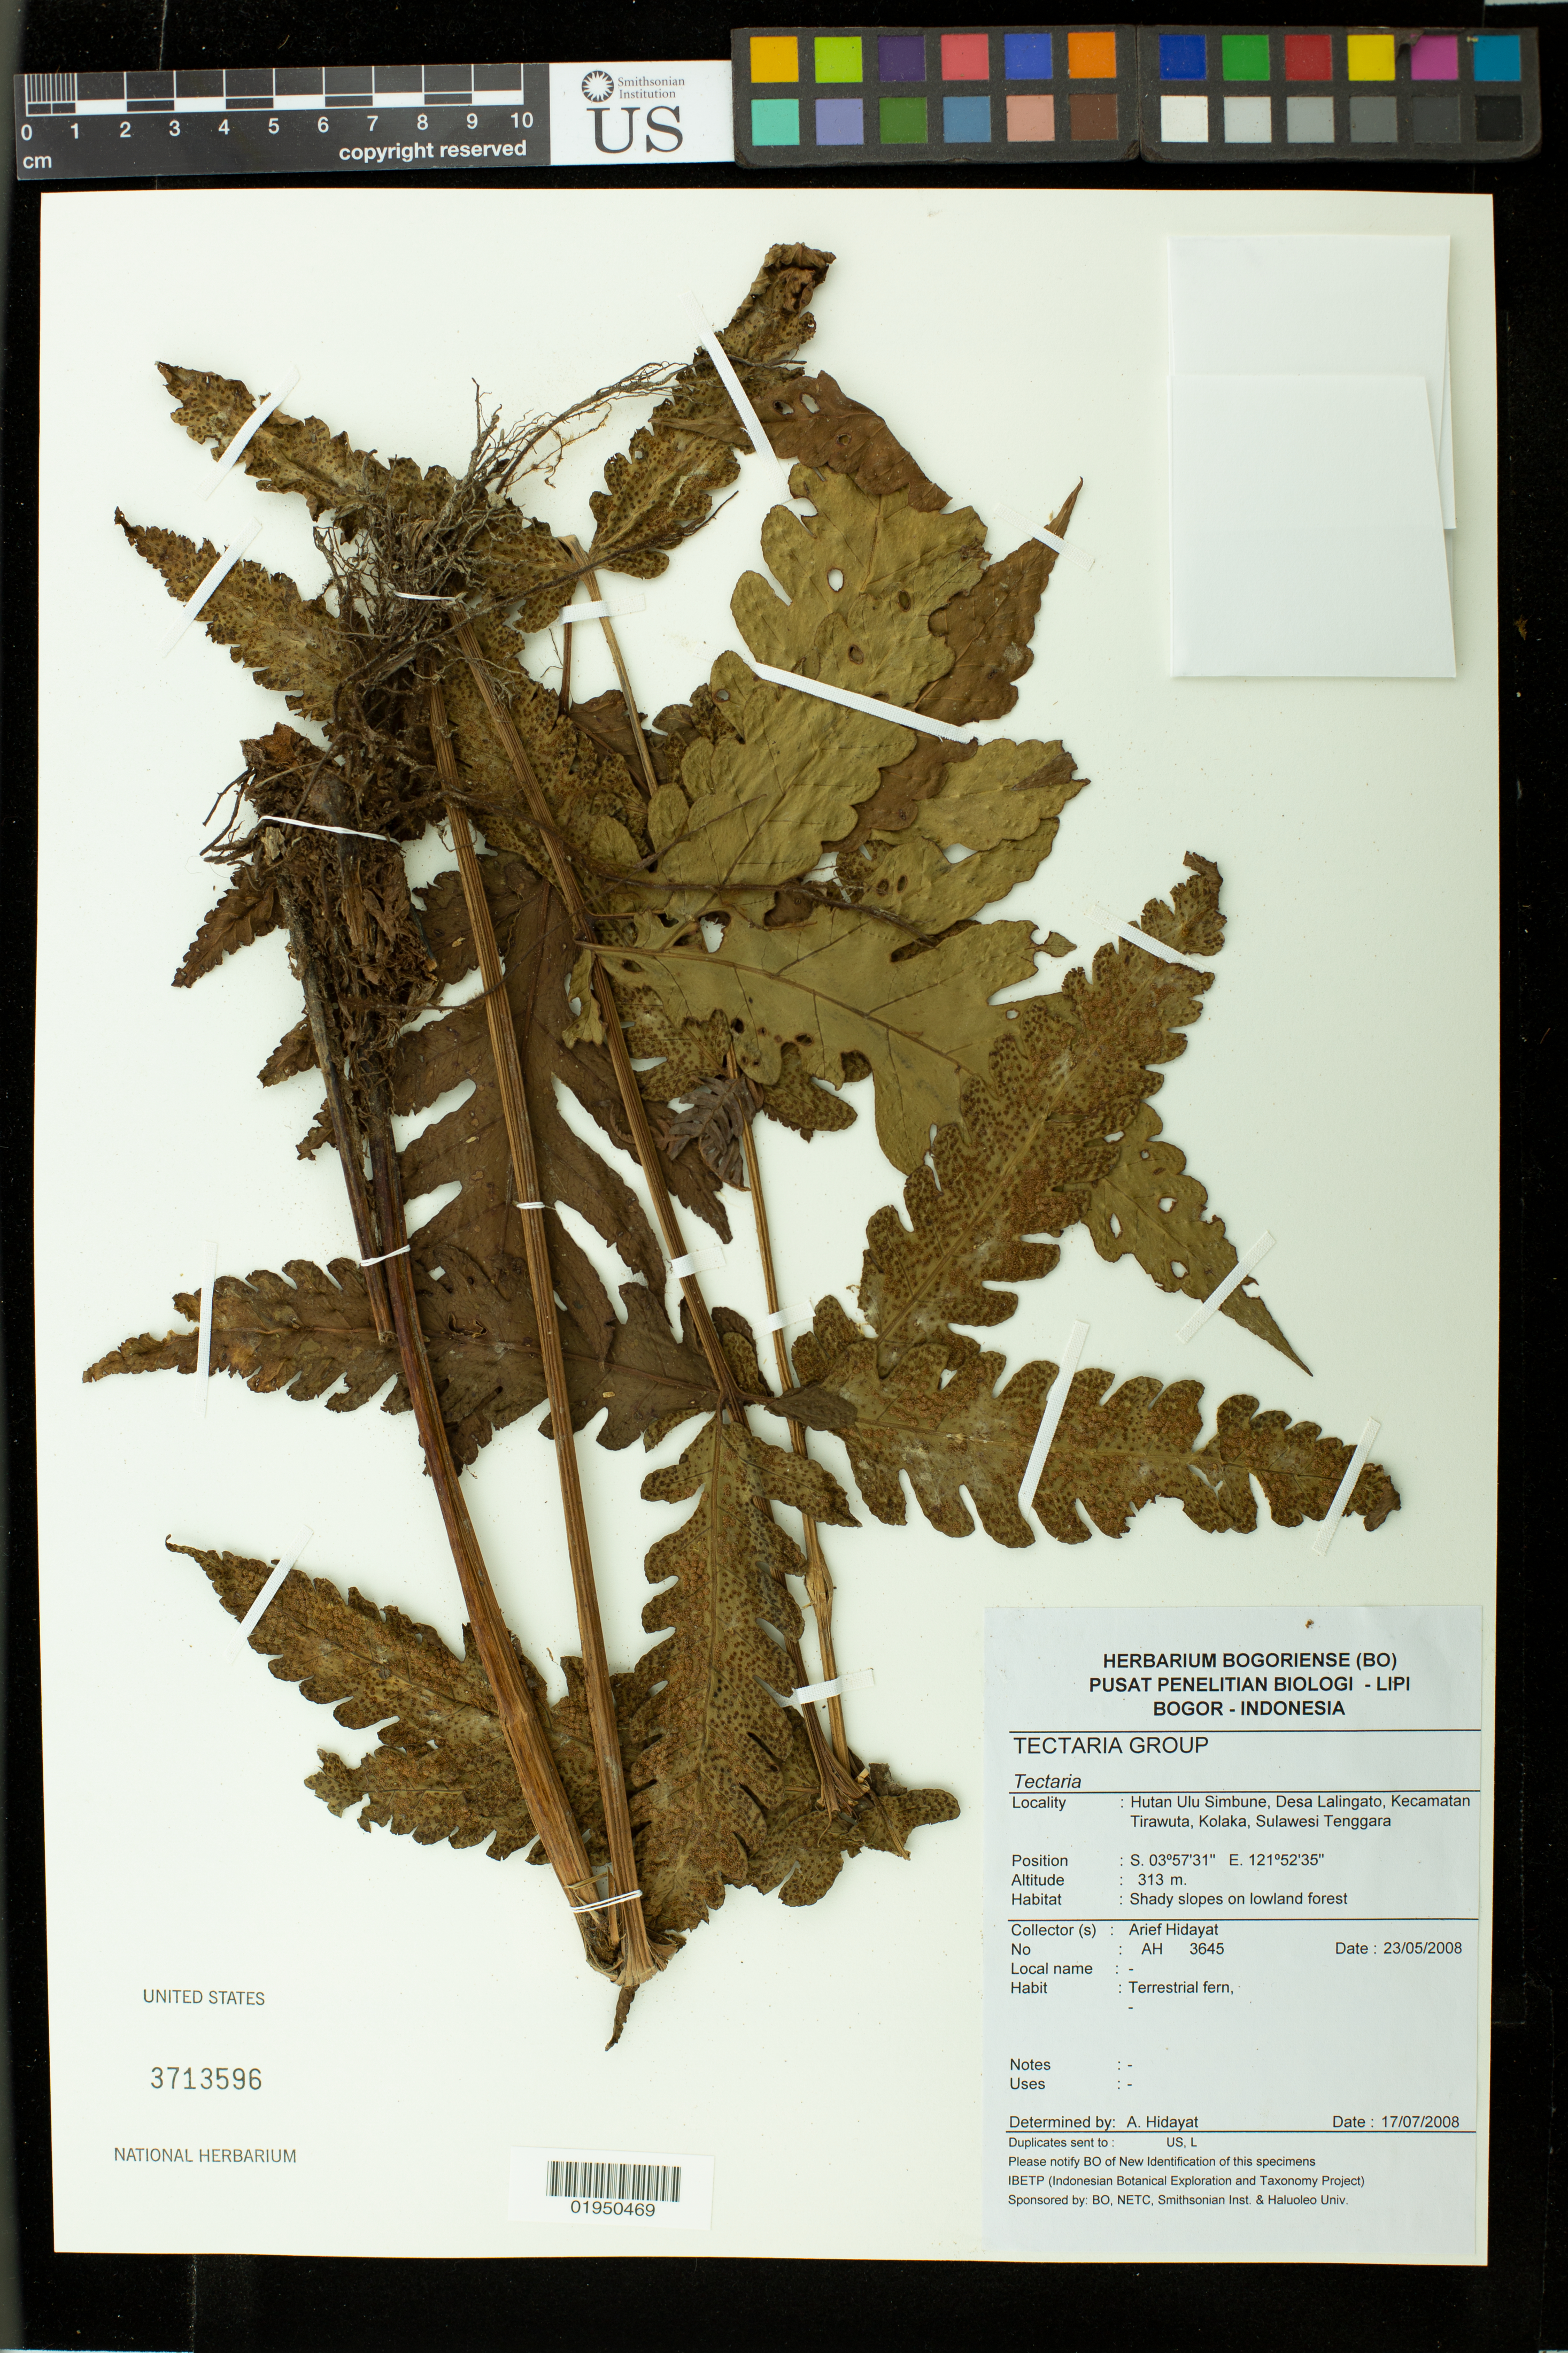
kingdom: Plantae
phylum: Tracheophyta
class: Polypodiopsida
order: Polypodiales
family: Tectariaceae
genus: Tectaria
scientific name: Tectaria sp.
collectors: A. Hidayat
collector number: AH 3645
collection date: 2008-05-23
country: Indonesia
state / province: Sulawesi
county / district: Sulawesi Tenggara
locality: Hutan Ulu Simbune, Desa Lalingato, Kecameatan Tirawuta, Kolaka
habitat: Shady slopes on lowland forest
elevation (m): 313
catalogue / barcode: US 37213596